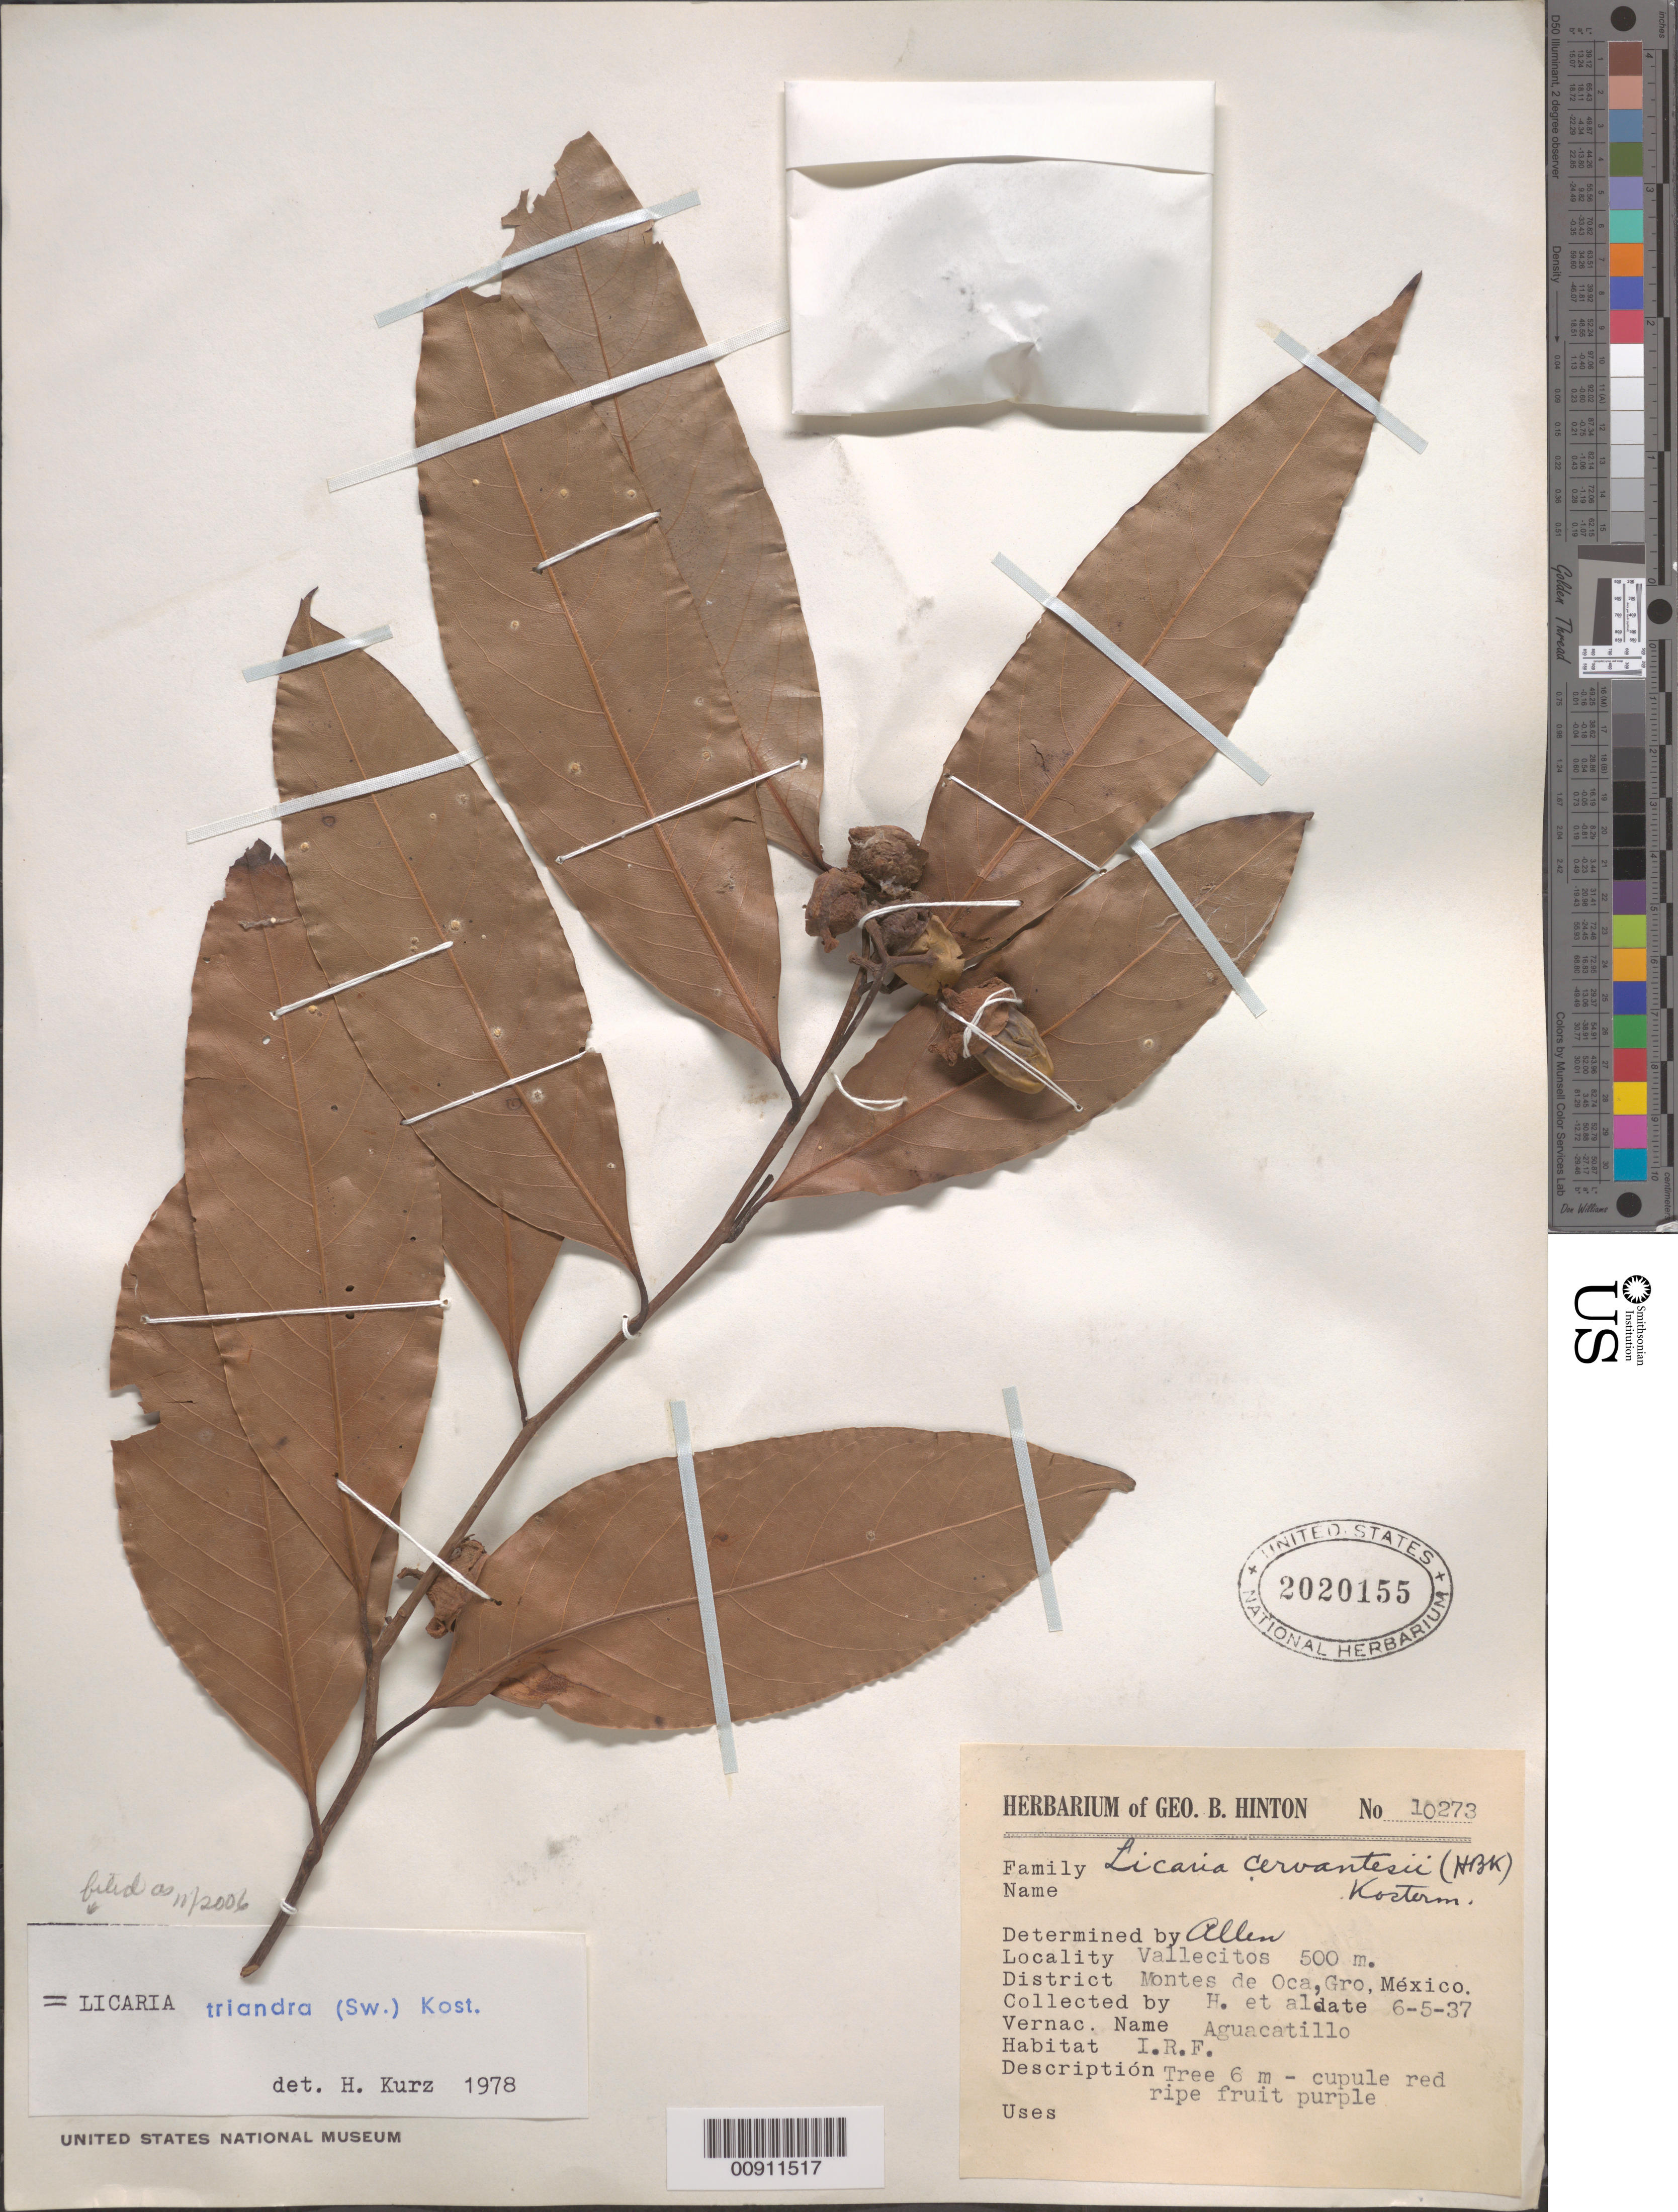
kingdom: Plantae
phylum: Tracheophyta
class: Magnoliopsida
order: Laurales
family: Lauraceae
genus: Licaria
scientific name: Licaria triandra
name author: (Sw.) Kosterm.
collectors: G. B. Hinton & et al.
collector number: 10273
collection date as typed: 05 Jun 1937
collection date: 1937-06-05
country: Mexico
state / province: Guerrero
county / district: Montes de Oca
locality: Vallecitos, District Montes de Oca, Guerrero.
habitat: I.R.F.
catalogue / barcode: US 2020155